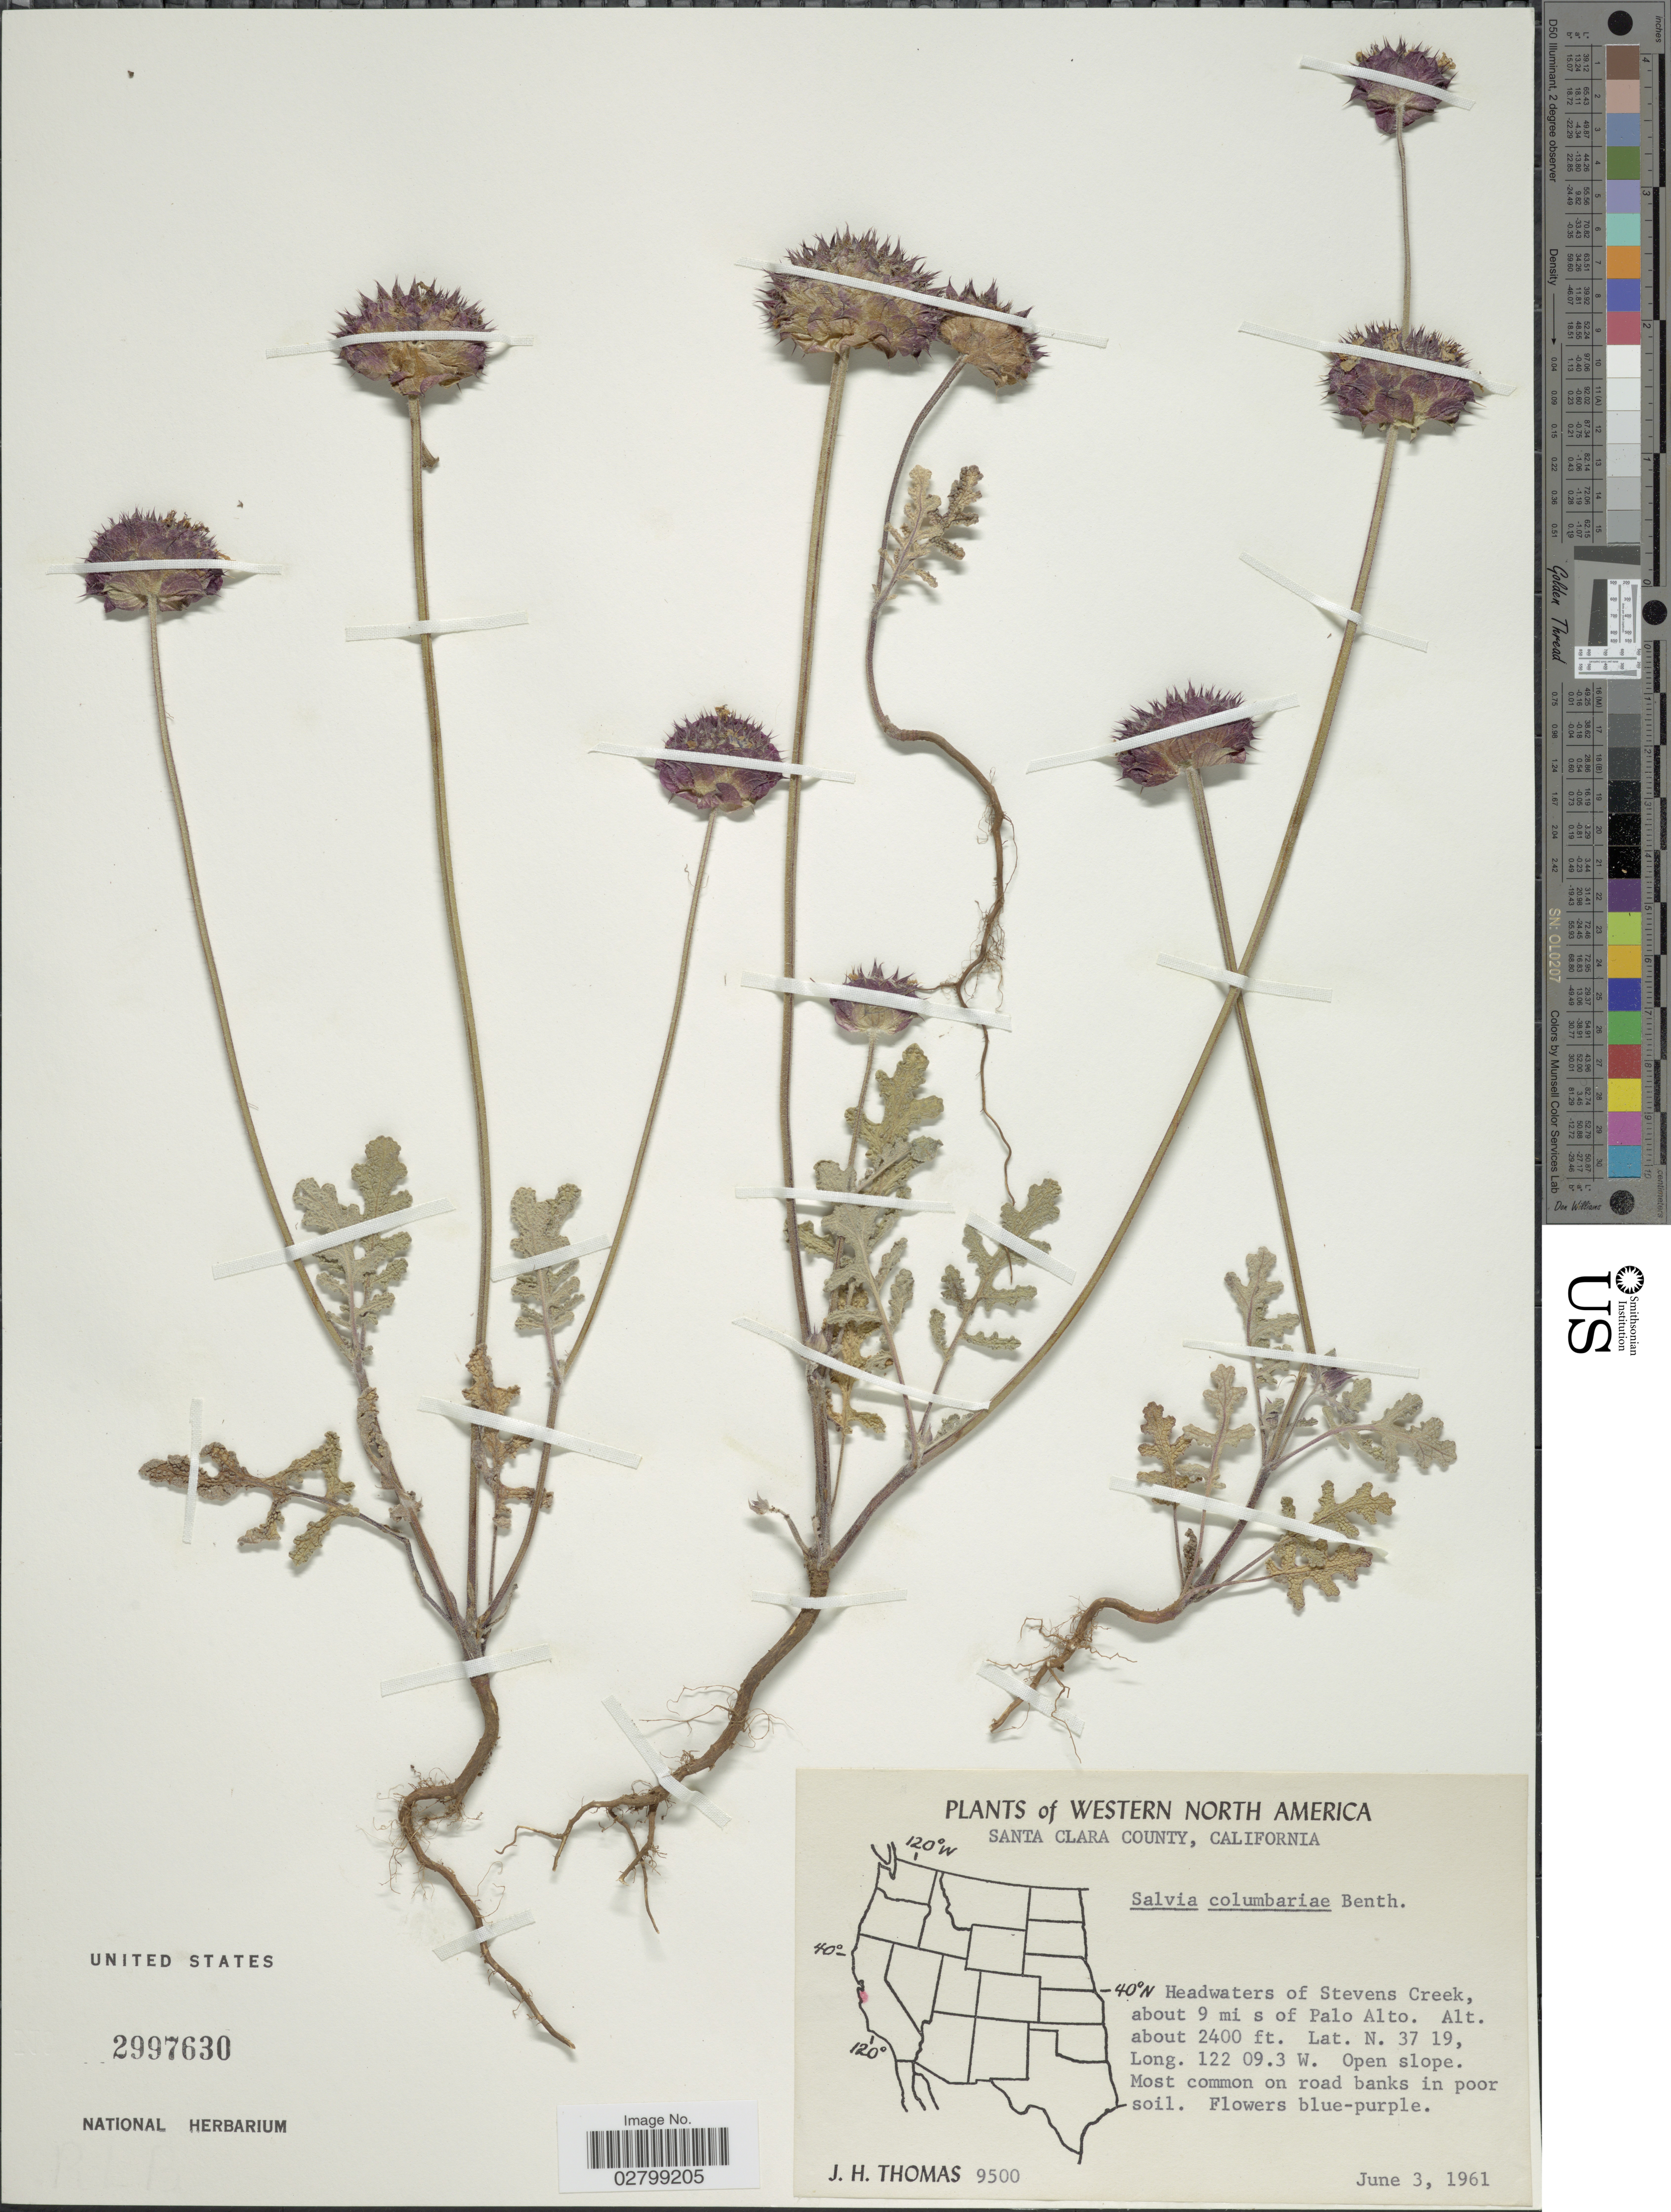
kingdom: Plantae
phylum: Tracheophyta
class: Magnoliopsida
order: Lamiales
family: Lamiaceae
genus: Salvia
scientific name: Salvia columbariae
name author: Benth.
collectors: J. H. Thomas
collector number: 9500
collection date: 1961-06-03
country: United States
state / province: California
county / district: Santa Clara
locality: Western North America. Santa Clara County. Headwaters of Stevens Creek, about 9 mi s of Palo Alto.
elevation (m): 732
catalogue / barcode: US 2997630